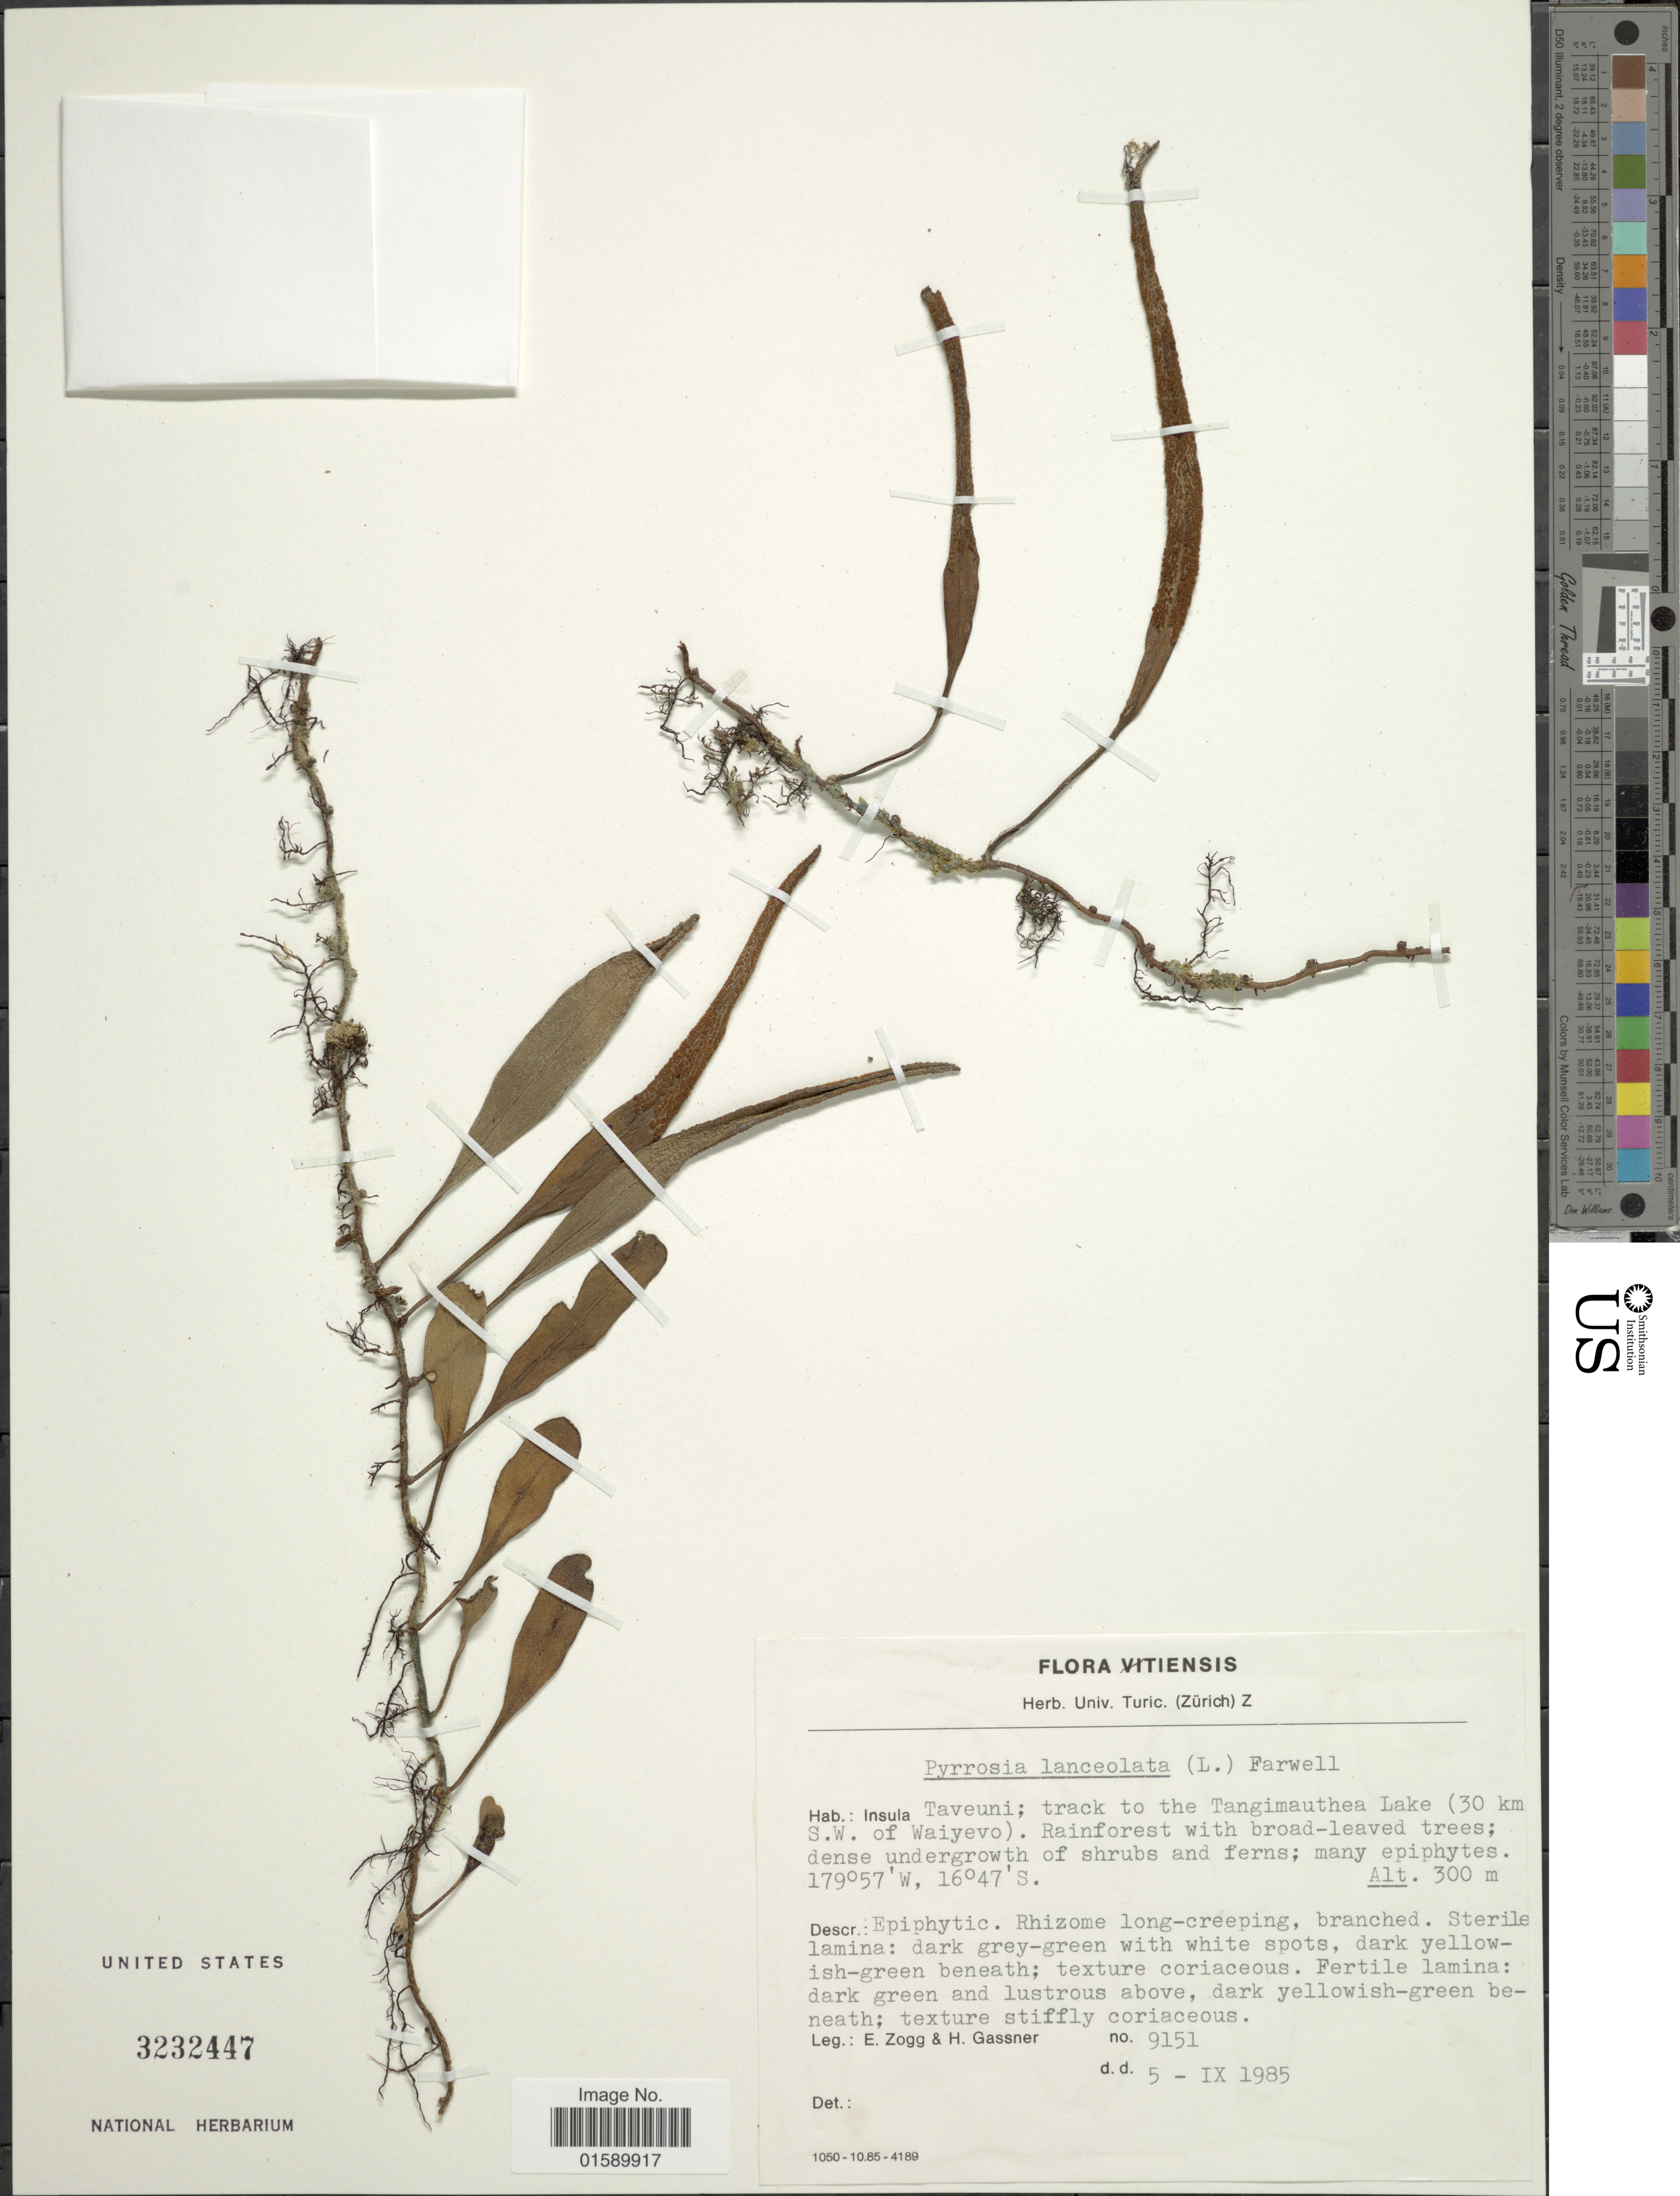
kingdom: Plantae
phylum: Tracheophyta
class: Polypodiopsida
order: Polypodiales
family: Polypodiaceae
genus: Pyrrosia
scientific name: Pyrrosia lanceolata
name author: (L.) Farw.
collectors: E. Zogg & H. Gassner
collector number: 9151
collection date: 1985-09-05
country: Fiji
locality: Vitiensis, Insula Taveuni; track to the Tangimauthea Lake (30 km S.W. of Waiyevo).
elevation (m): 300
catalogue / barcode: US 3232447